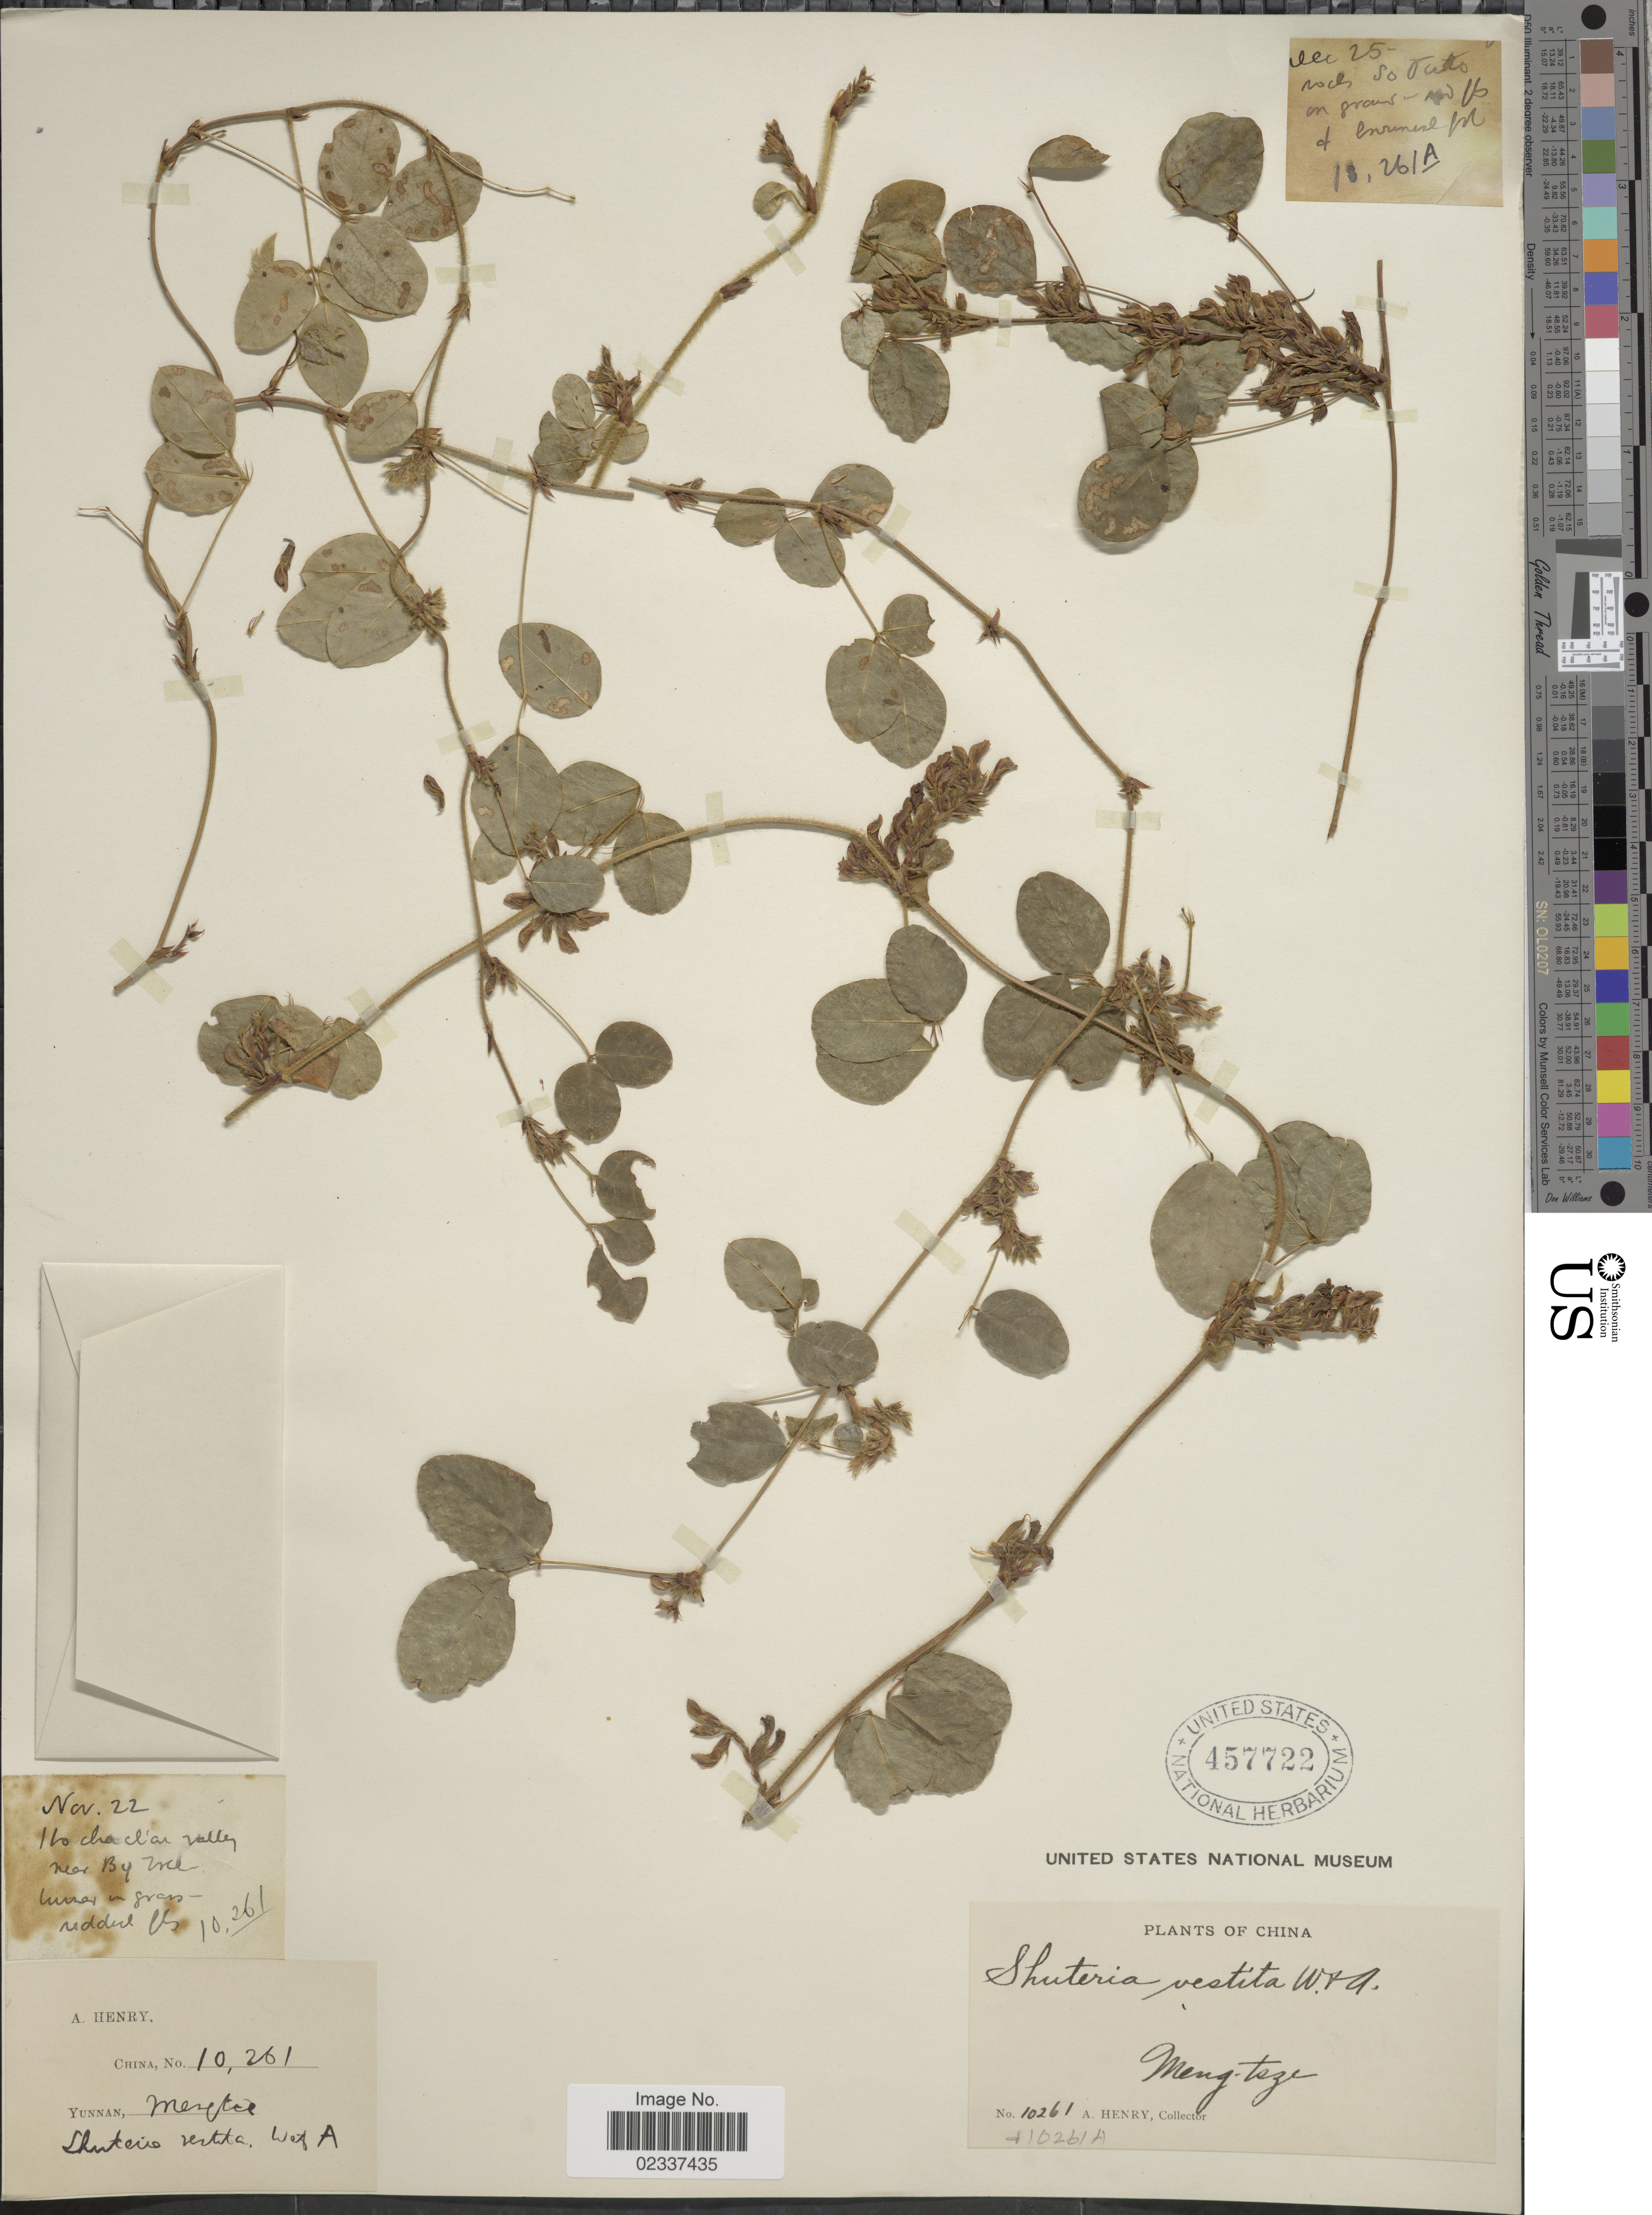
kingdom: Plantae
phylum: Tracheophyta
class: Magnoliopsida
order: Fabales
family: Fabaceae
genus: Shuteria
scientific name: Shuteria vestita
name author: Wight & Arn.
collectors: A. Henry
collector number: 10261 A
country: China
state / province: Yunnan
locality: Yunnan, Mengtze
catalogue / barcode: US 457722